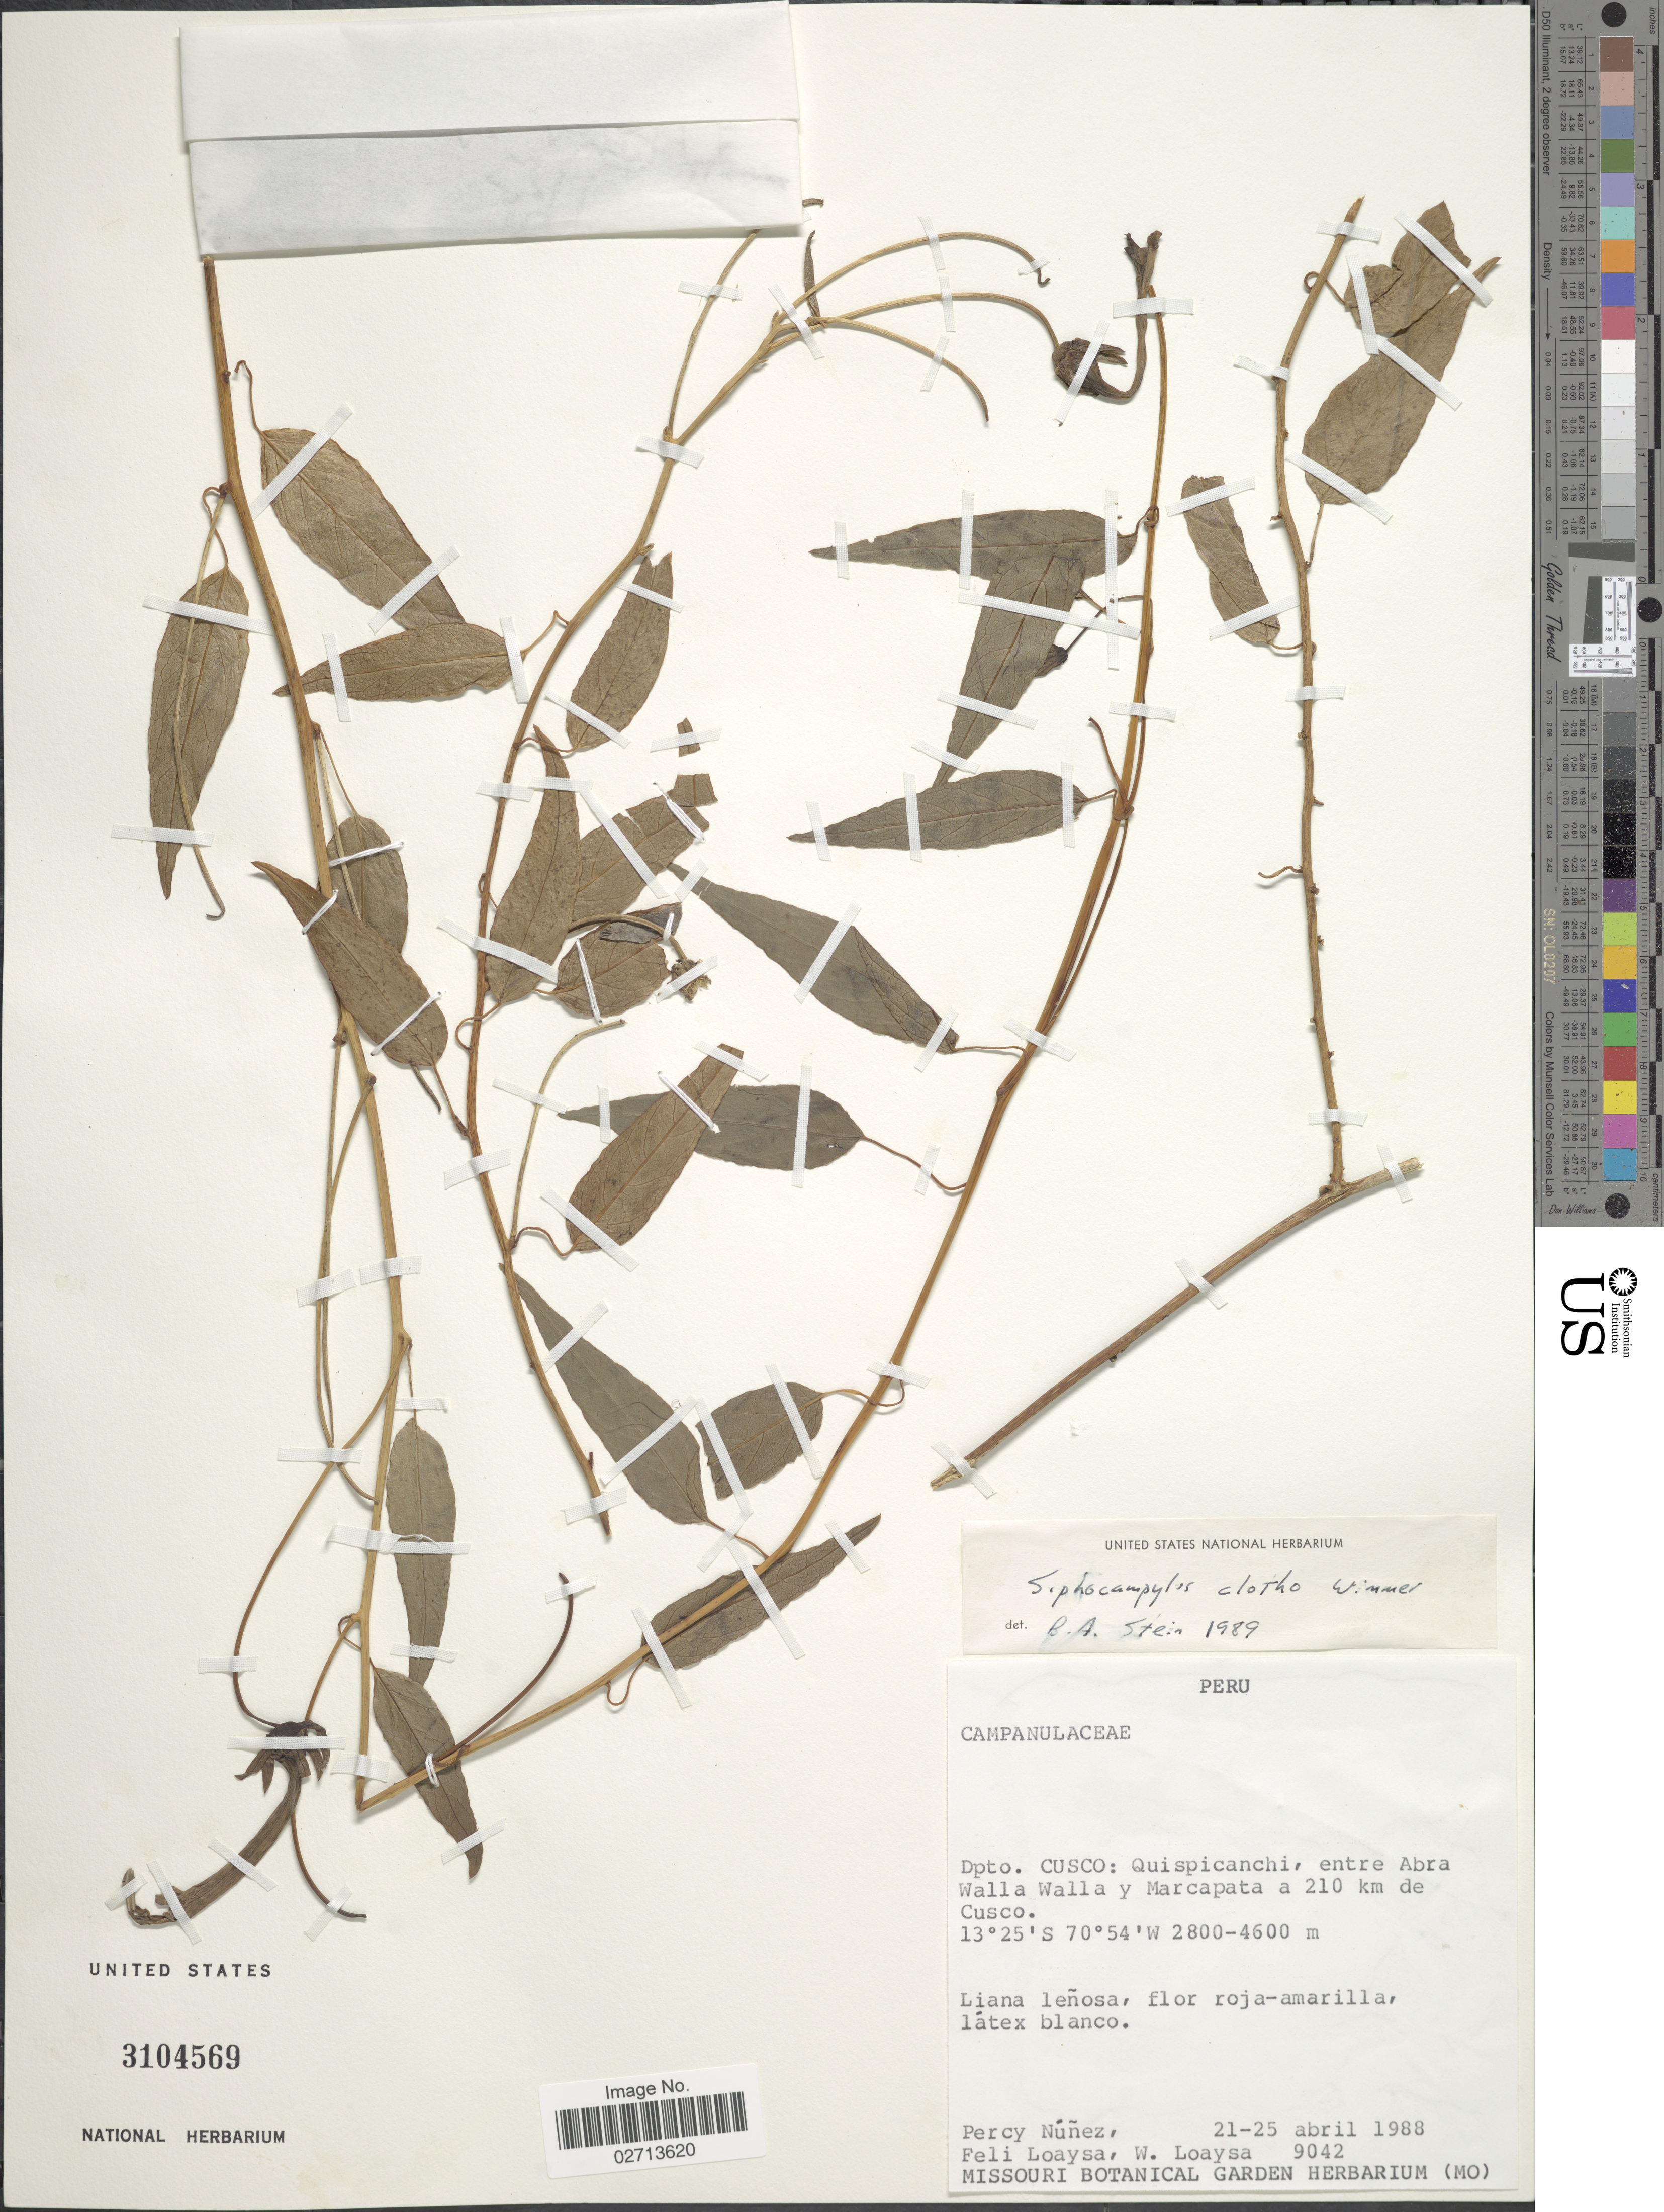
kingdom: Plantae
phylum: Tracheophyta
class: Magnoliopsida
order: Asterales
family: Campanulaceae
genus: Siphocampylus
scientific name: Siphocampylus clotho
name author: E. Wimm.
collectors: P. Nuñez V., F. Loaysa & W. Loaysa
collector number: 9042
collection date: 1988-04-21/1988-04-25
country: Peru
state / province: Cusco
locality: Quispicanchi, entre Abra Walla Walla y Marcapata a 210 km de Cusco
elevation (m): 2800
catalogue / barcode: US 3104569